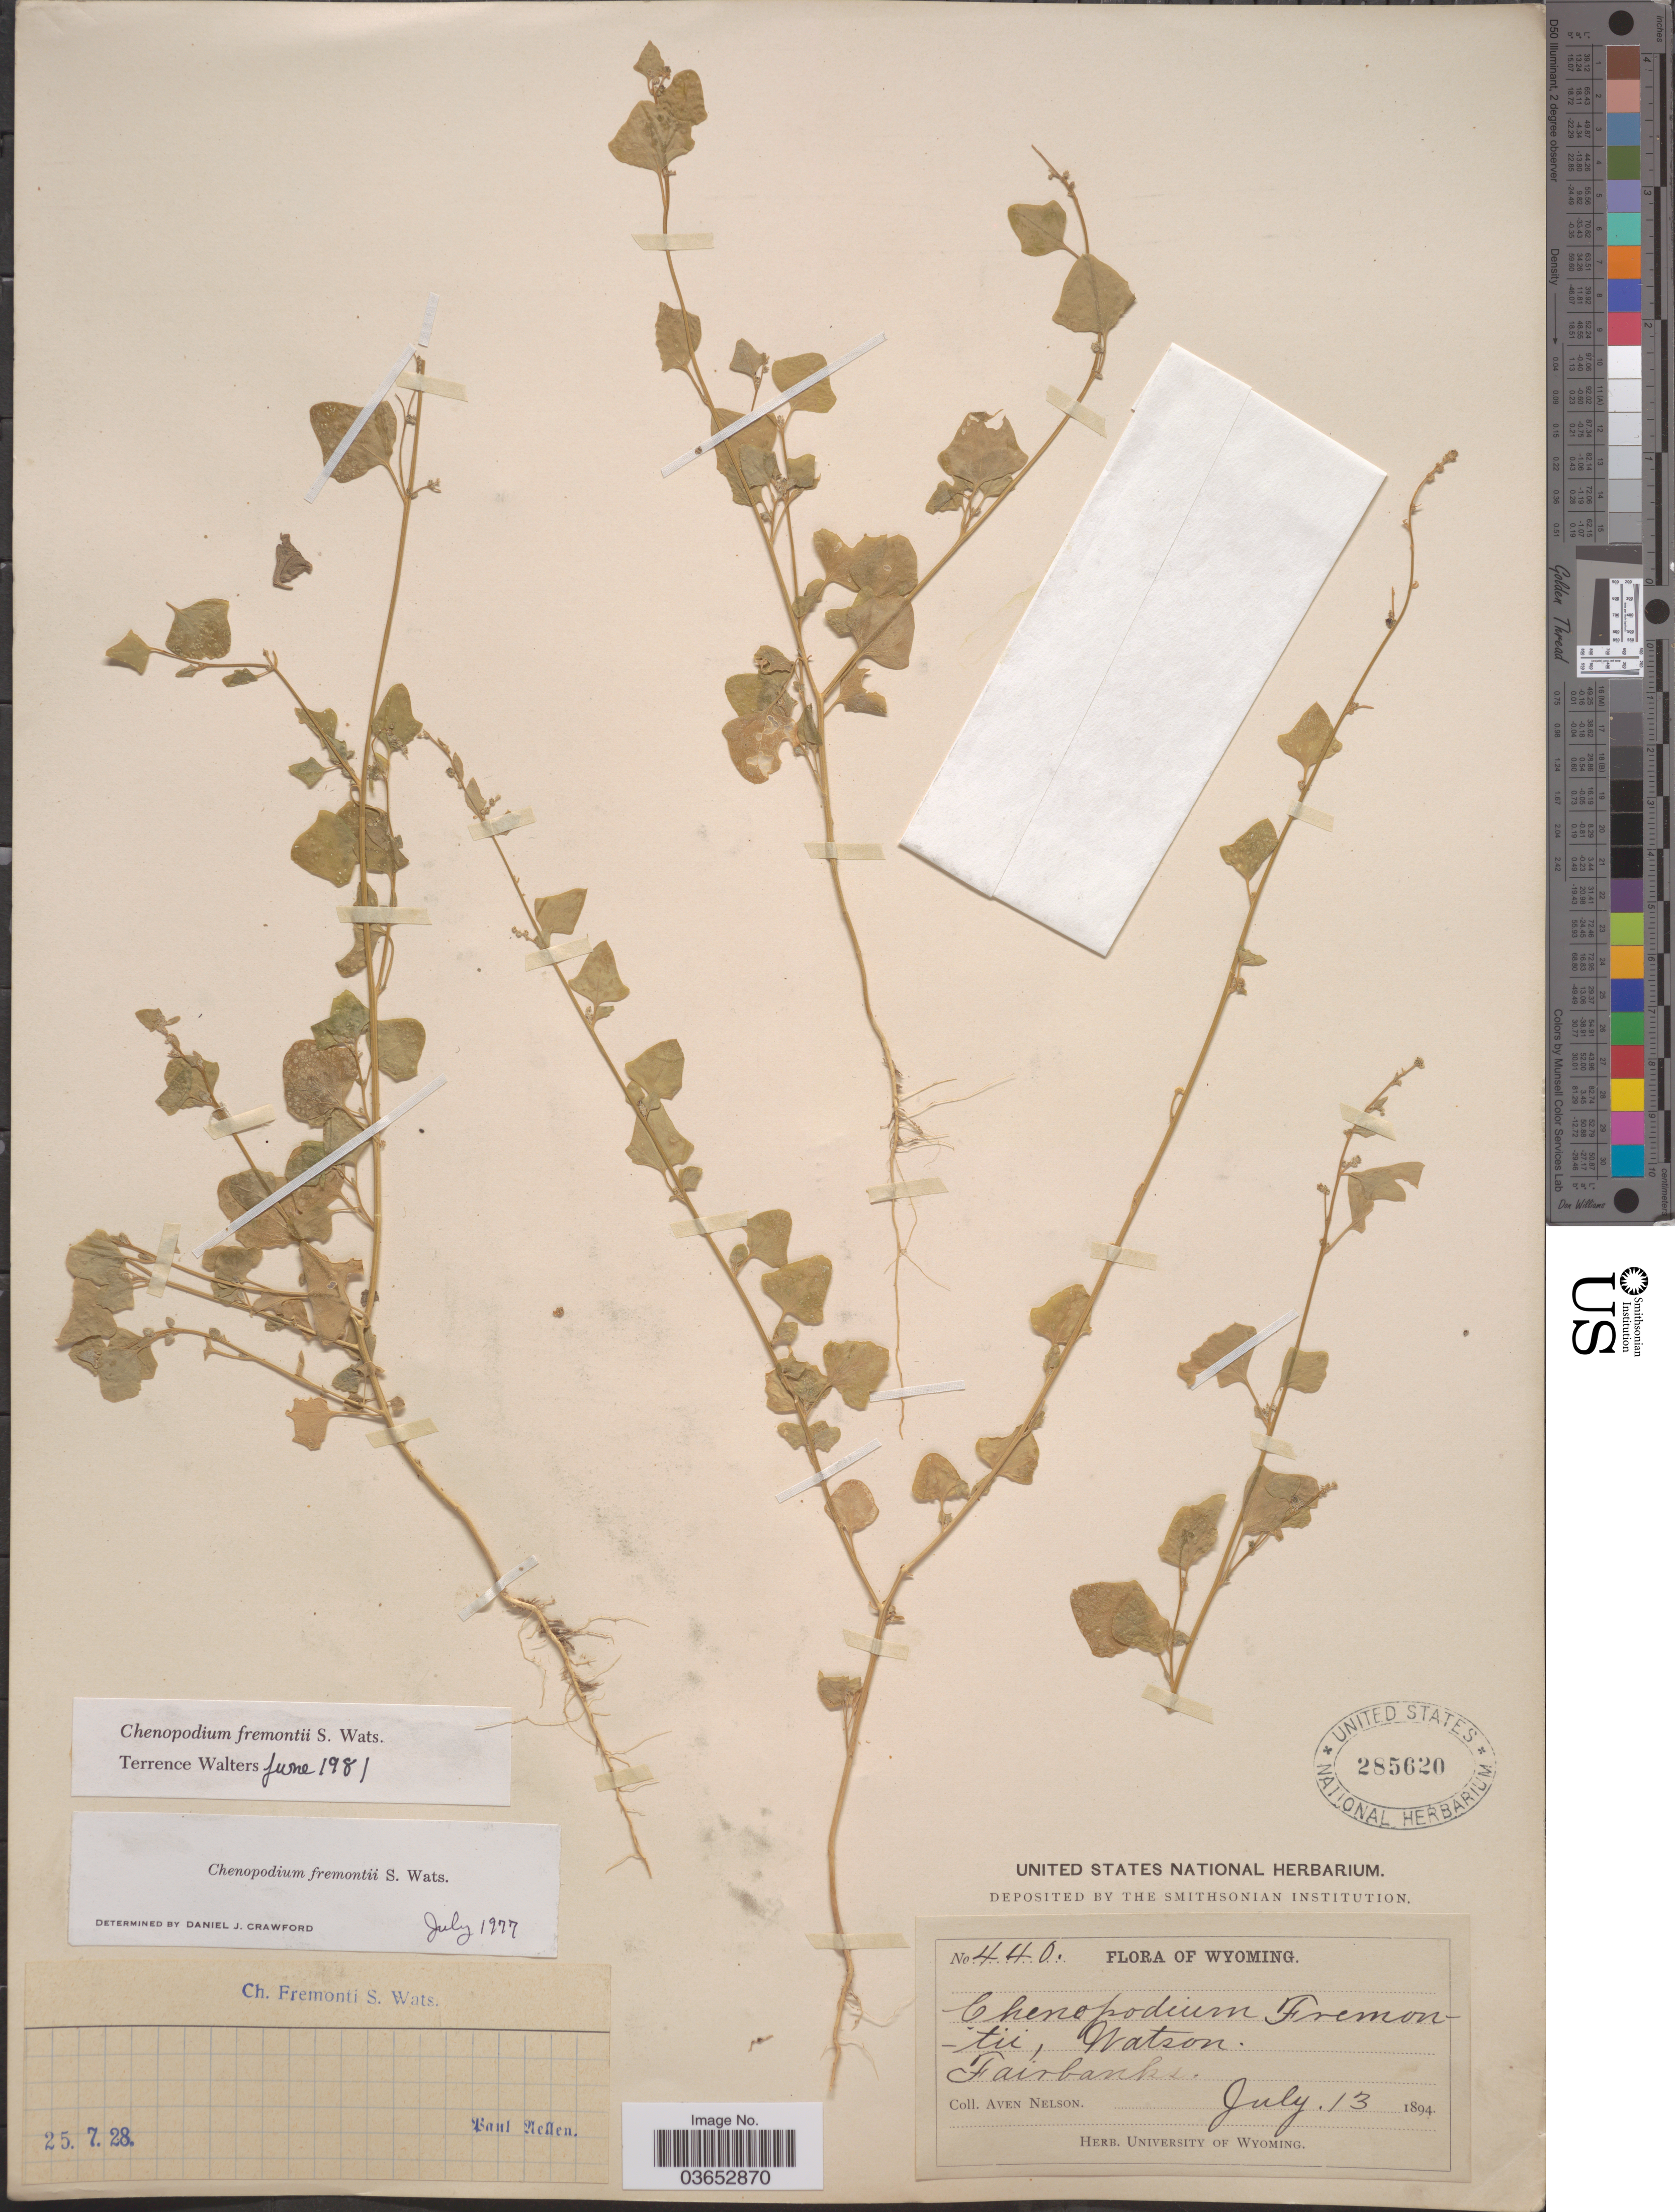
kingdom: Plantae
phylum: Tracheophyta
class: Magnoliopsida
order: Caryophyllales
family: Amaranthaceae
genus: Chenopodium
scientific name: Chenopodium fremontii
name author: S. Watson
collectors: A. Nelson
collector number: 440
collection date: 1894-07-13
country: United States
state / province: Wyoming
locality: Watson [unsure placement]. Fairbanks.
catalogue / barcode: US 285620